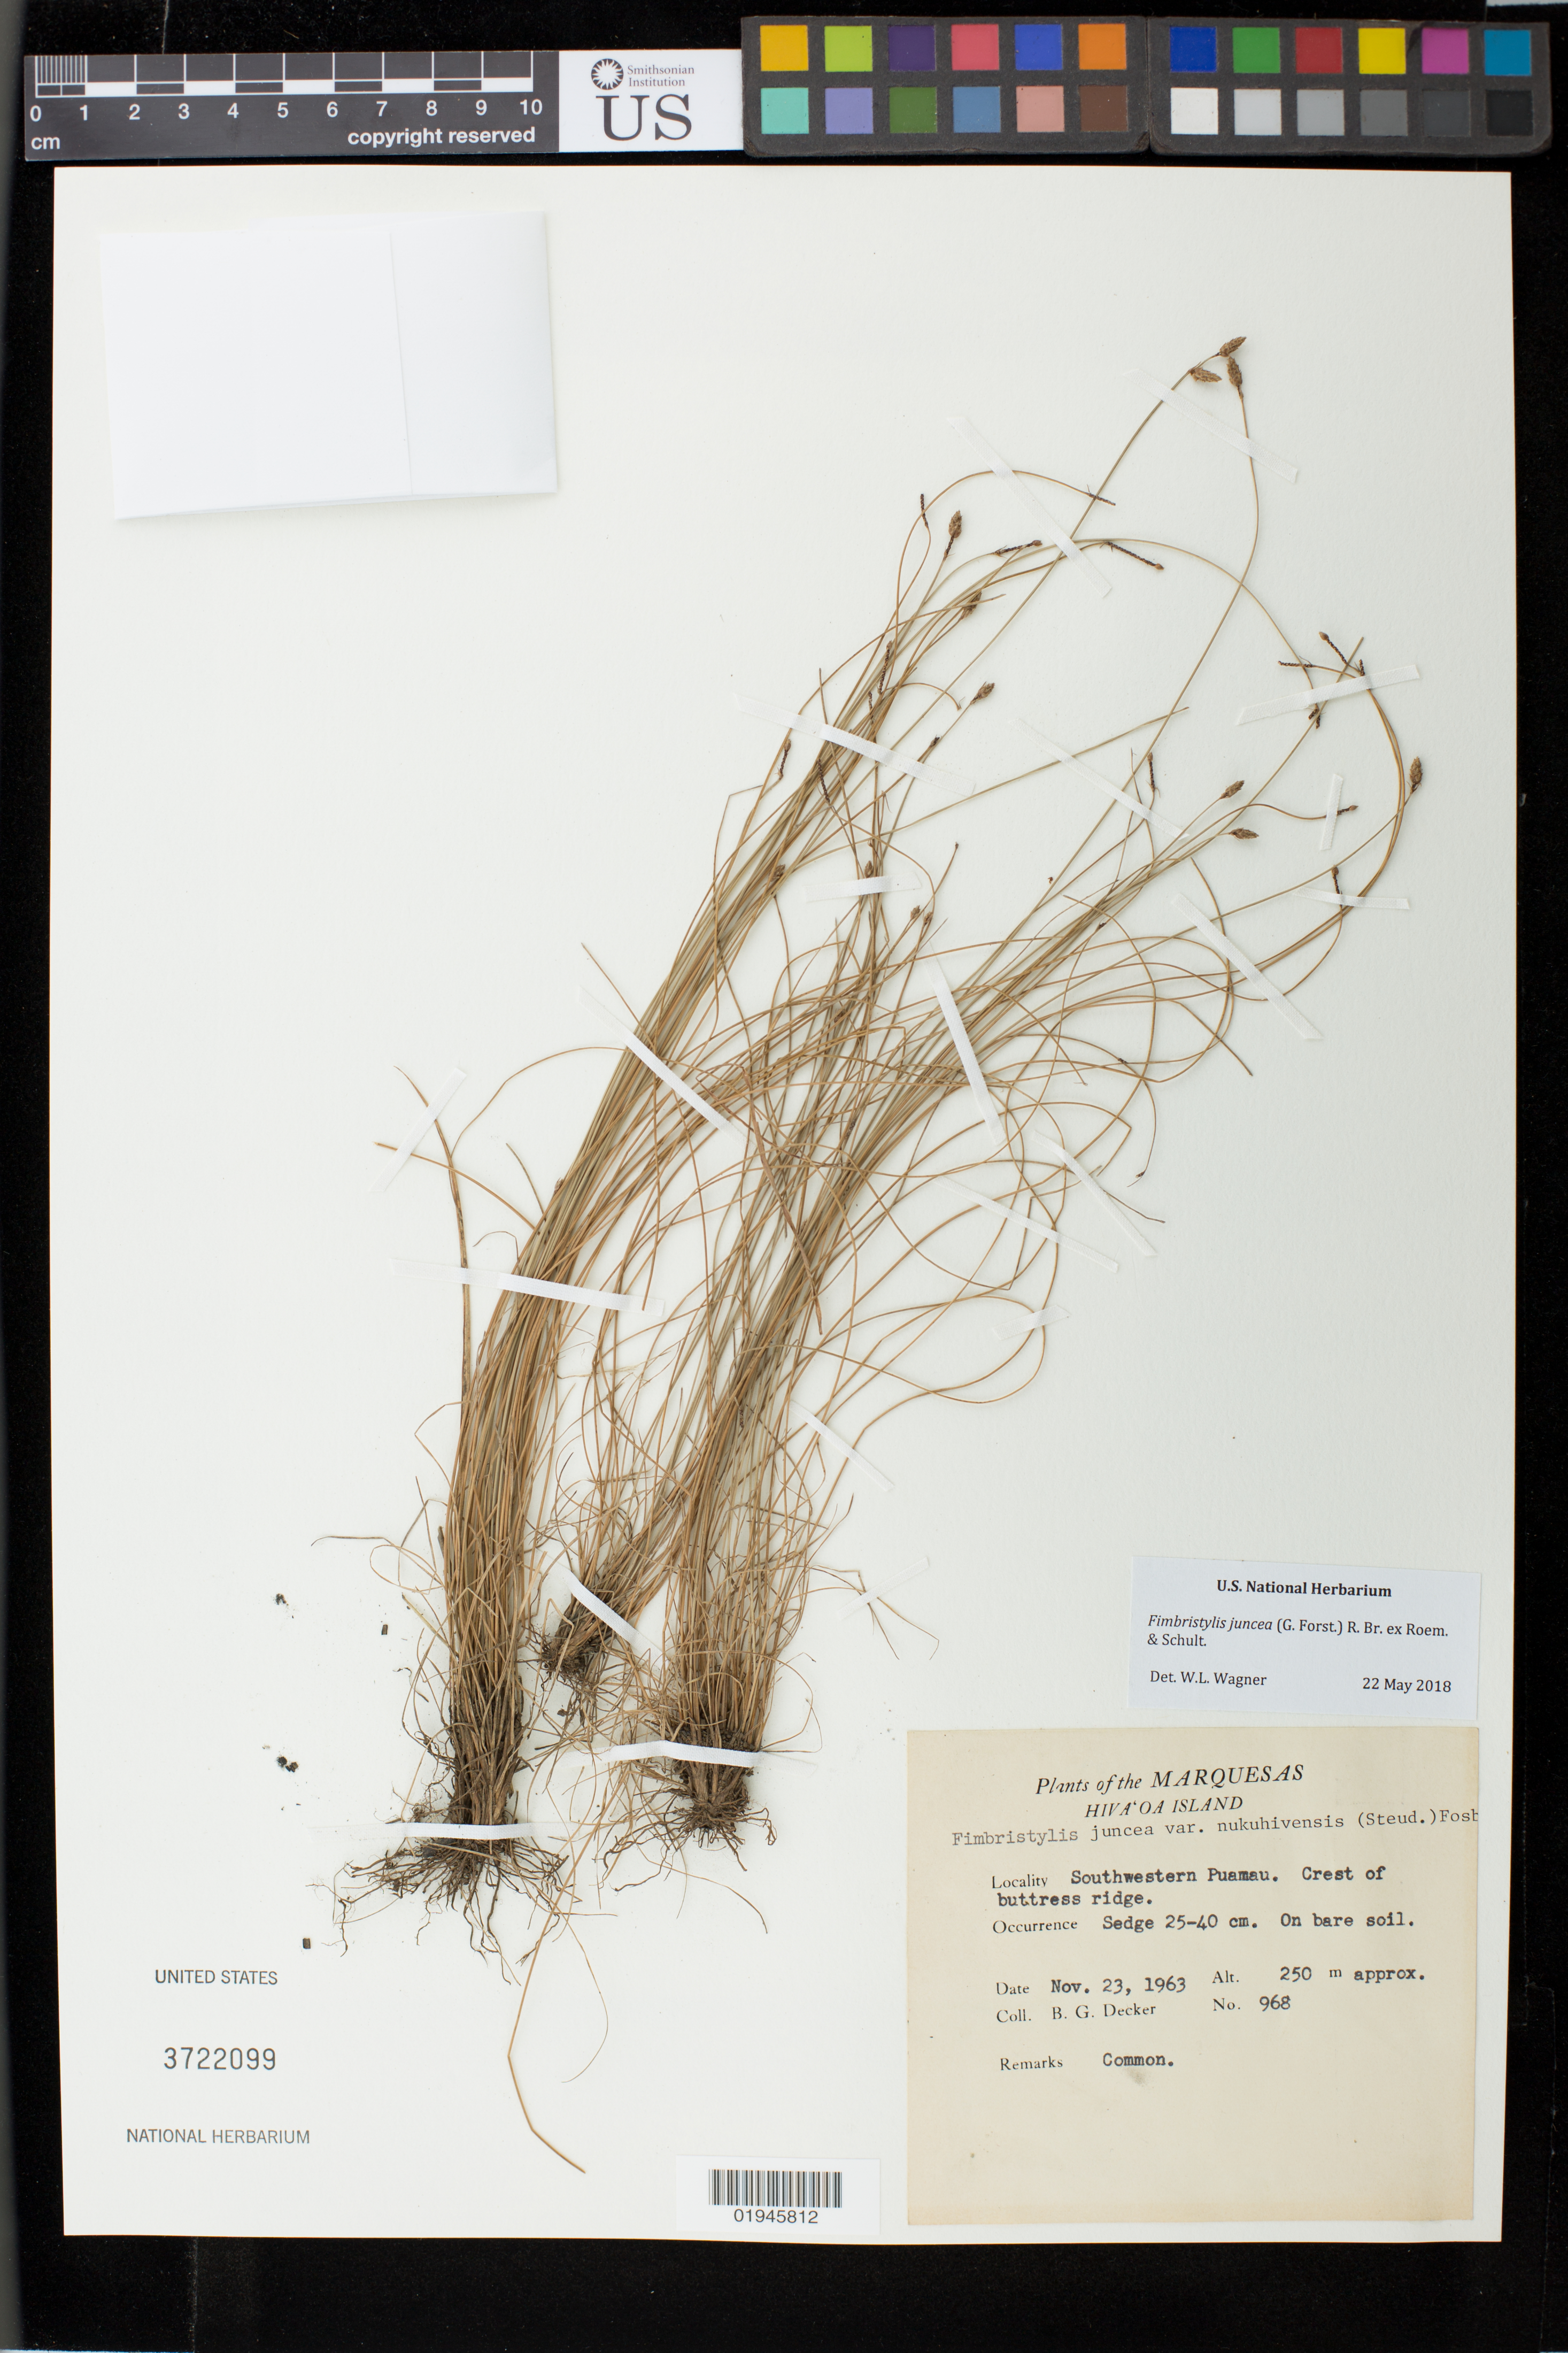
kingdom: Plantae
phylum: Tracheophyta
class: Liliopsida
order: Poales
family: Cyperaceae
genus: Fimbristylis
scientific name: Fimbristylis juncea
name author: (G. Forst.) Br. ex Roem. & Schult.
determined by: Wagner, W. L., (BOT), Smithsonian Institution - National Museum of Natural History (UNITED STATES)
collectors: B. G. Decker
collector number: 968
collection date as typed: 23 November 1963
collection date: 1963-11-23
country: French Polynesia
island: Hiva Oa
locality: Southwestern Puamau, crest of buttress ridge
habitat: Bare soil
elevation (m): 250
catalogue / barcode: US 3722099